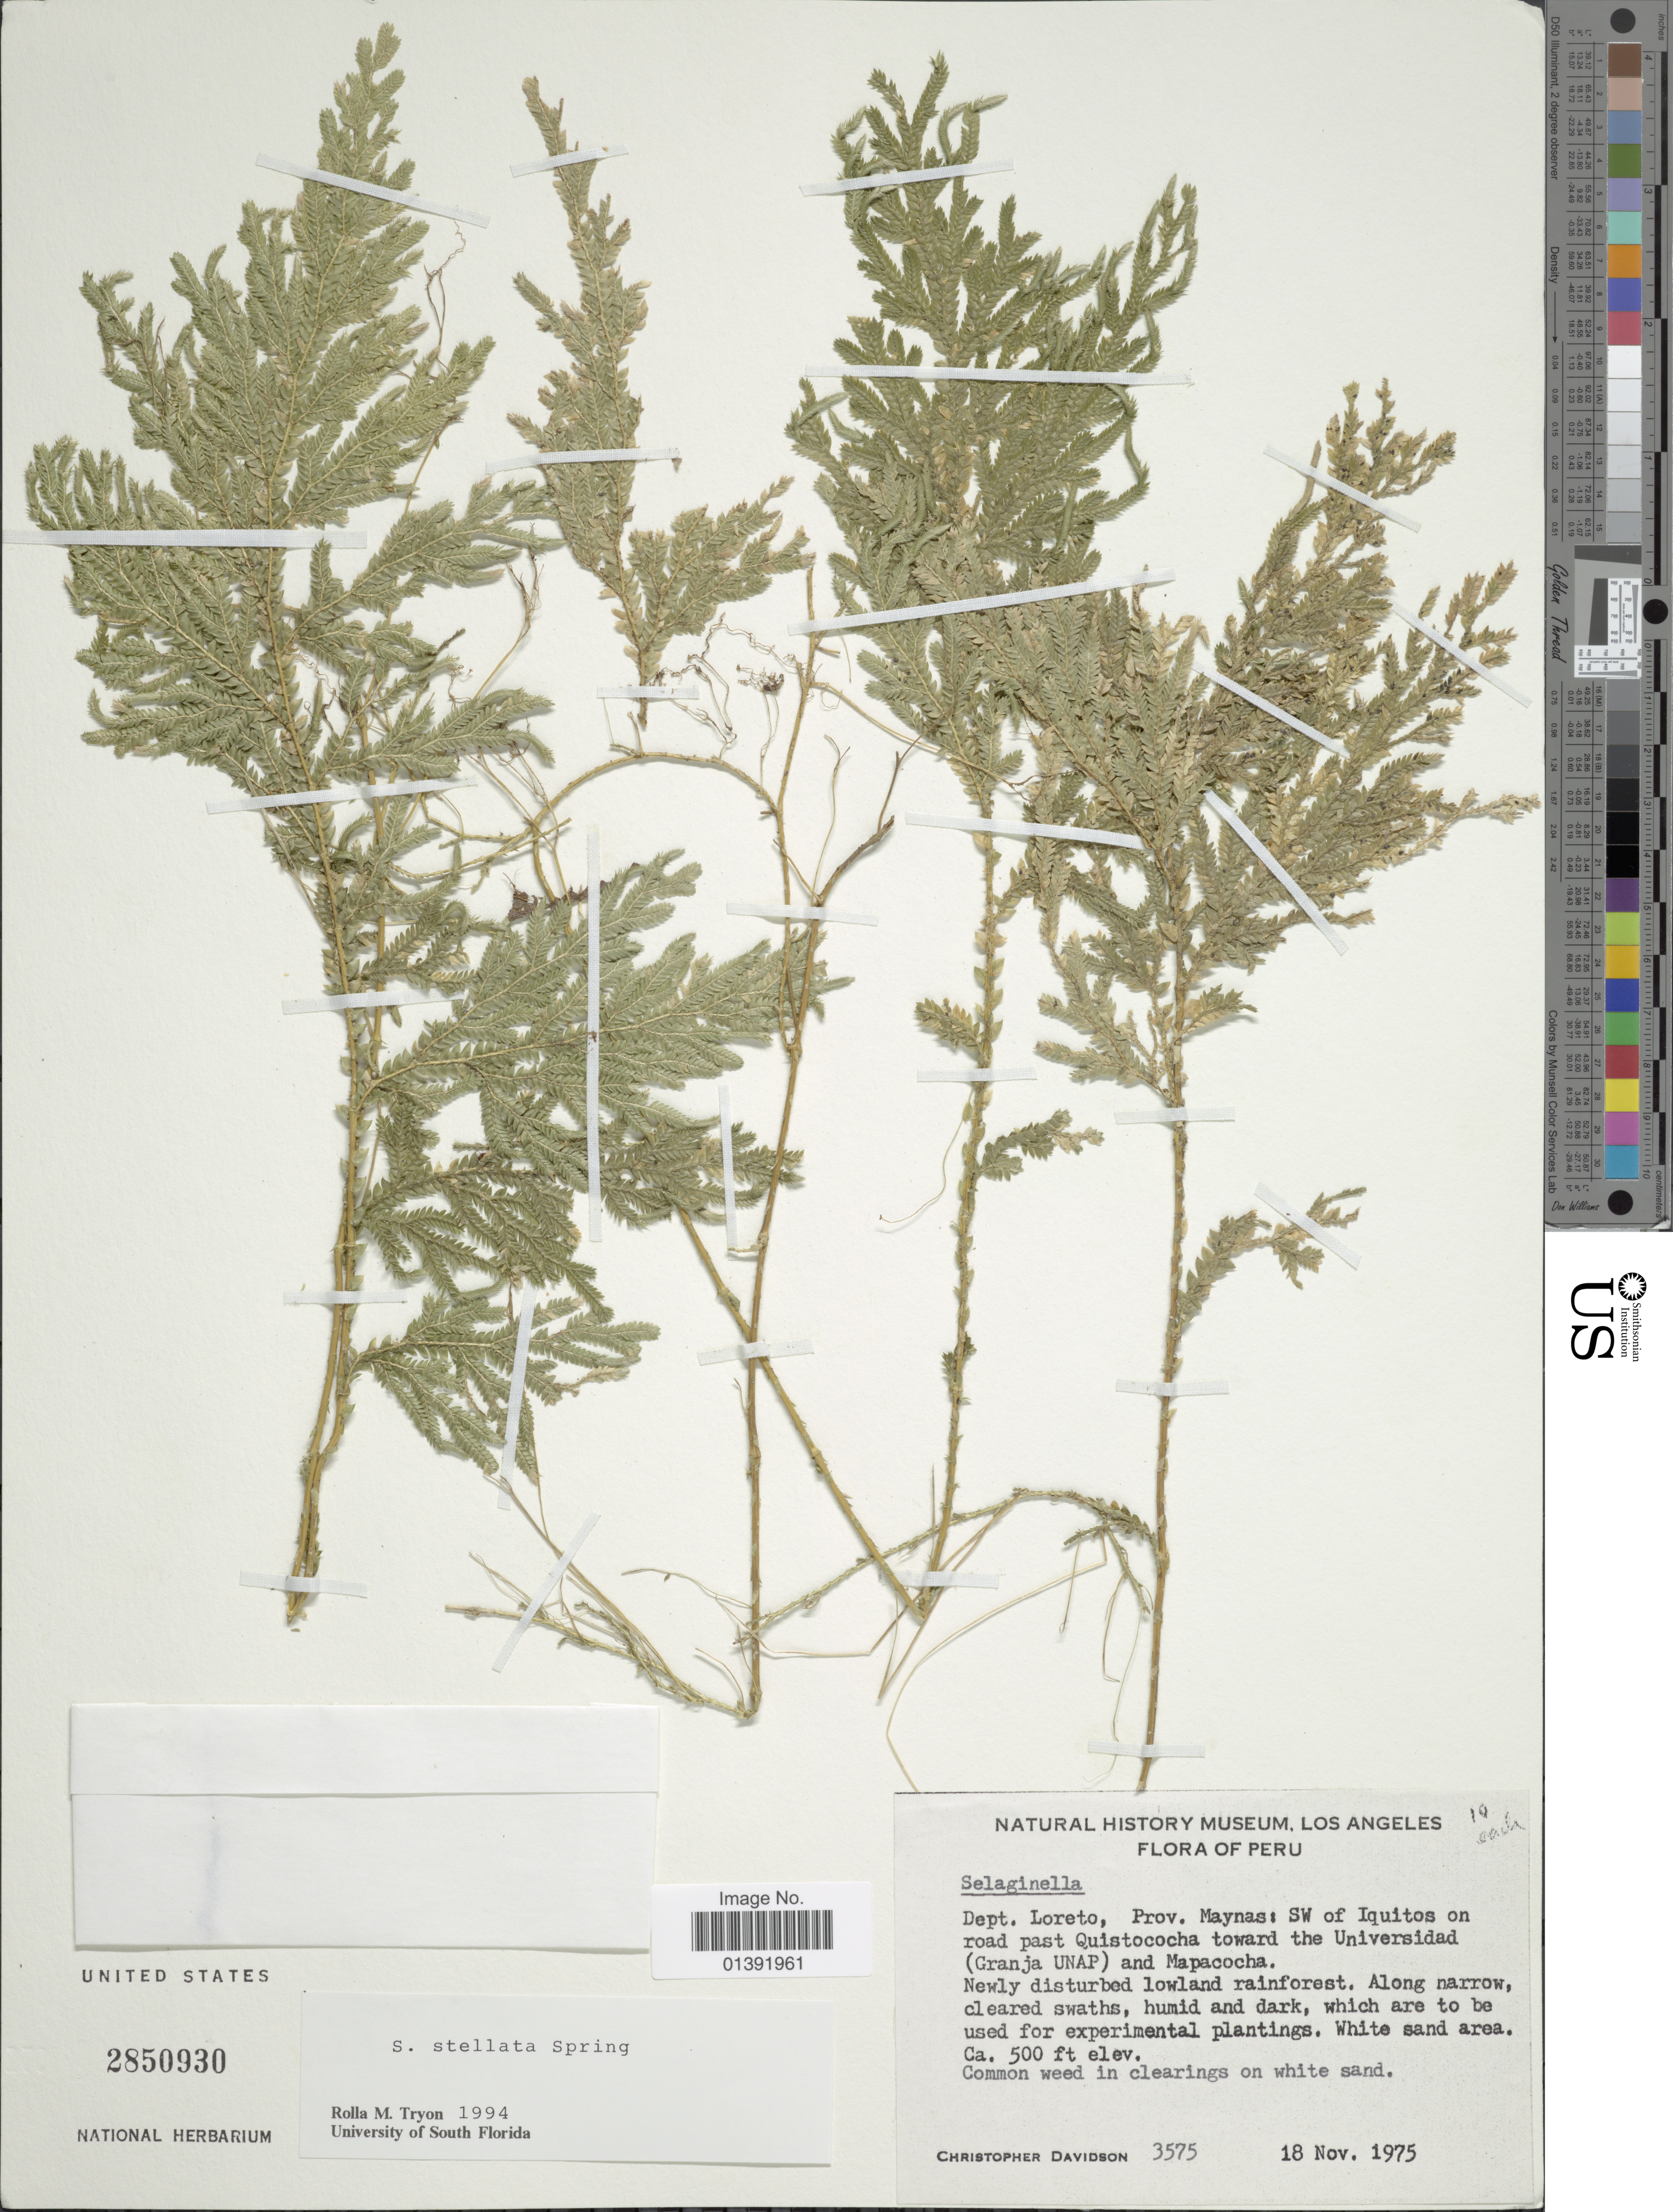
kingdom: Plantae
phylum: Tracheophyta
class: Lycopodiopsida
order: Selaginellales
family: Selaginellaceae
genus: Selaginella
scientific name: Selaginella stellata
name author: Spring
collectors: C. Davidson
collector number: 3573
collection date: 1975-11-18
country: Peru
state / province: Loreto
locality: Prov. Maynas: SW of Iquitos on road past Quistococha toward the Universidad (Granja UNAP) and Mapacocha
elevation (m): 152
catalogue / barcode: US 2850930